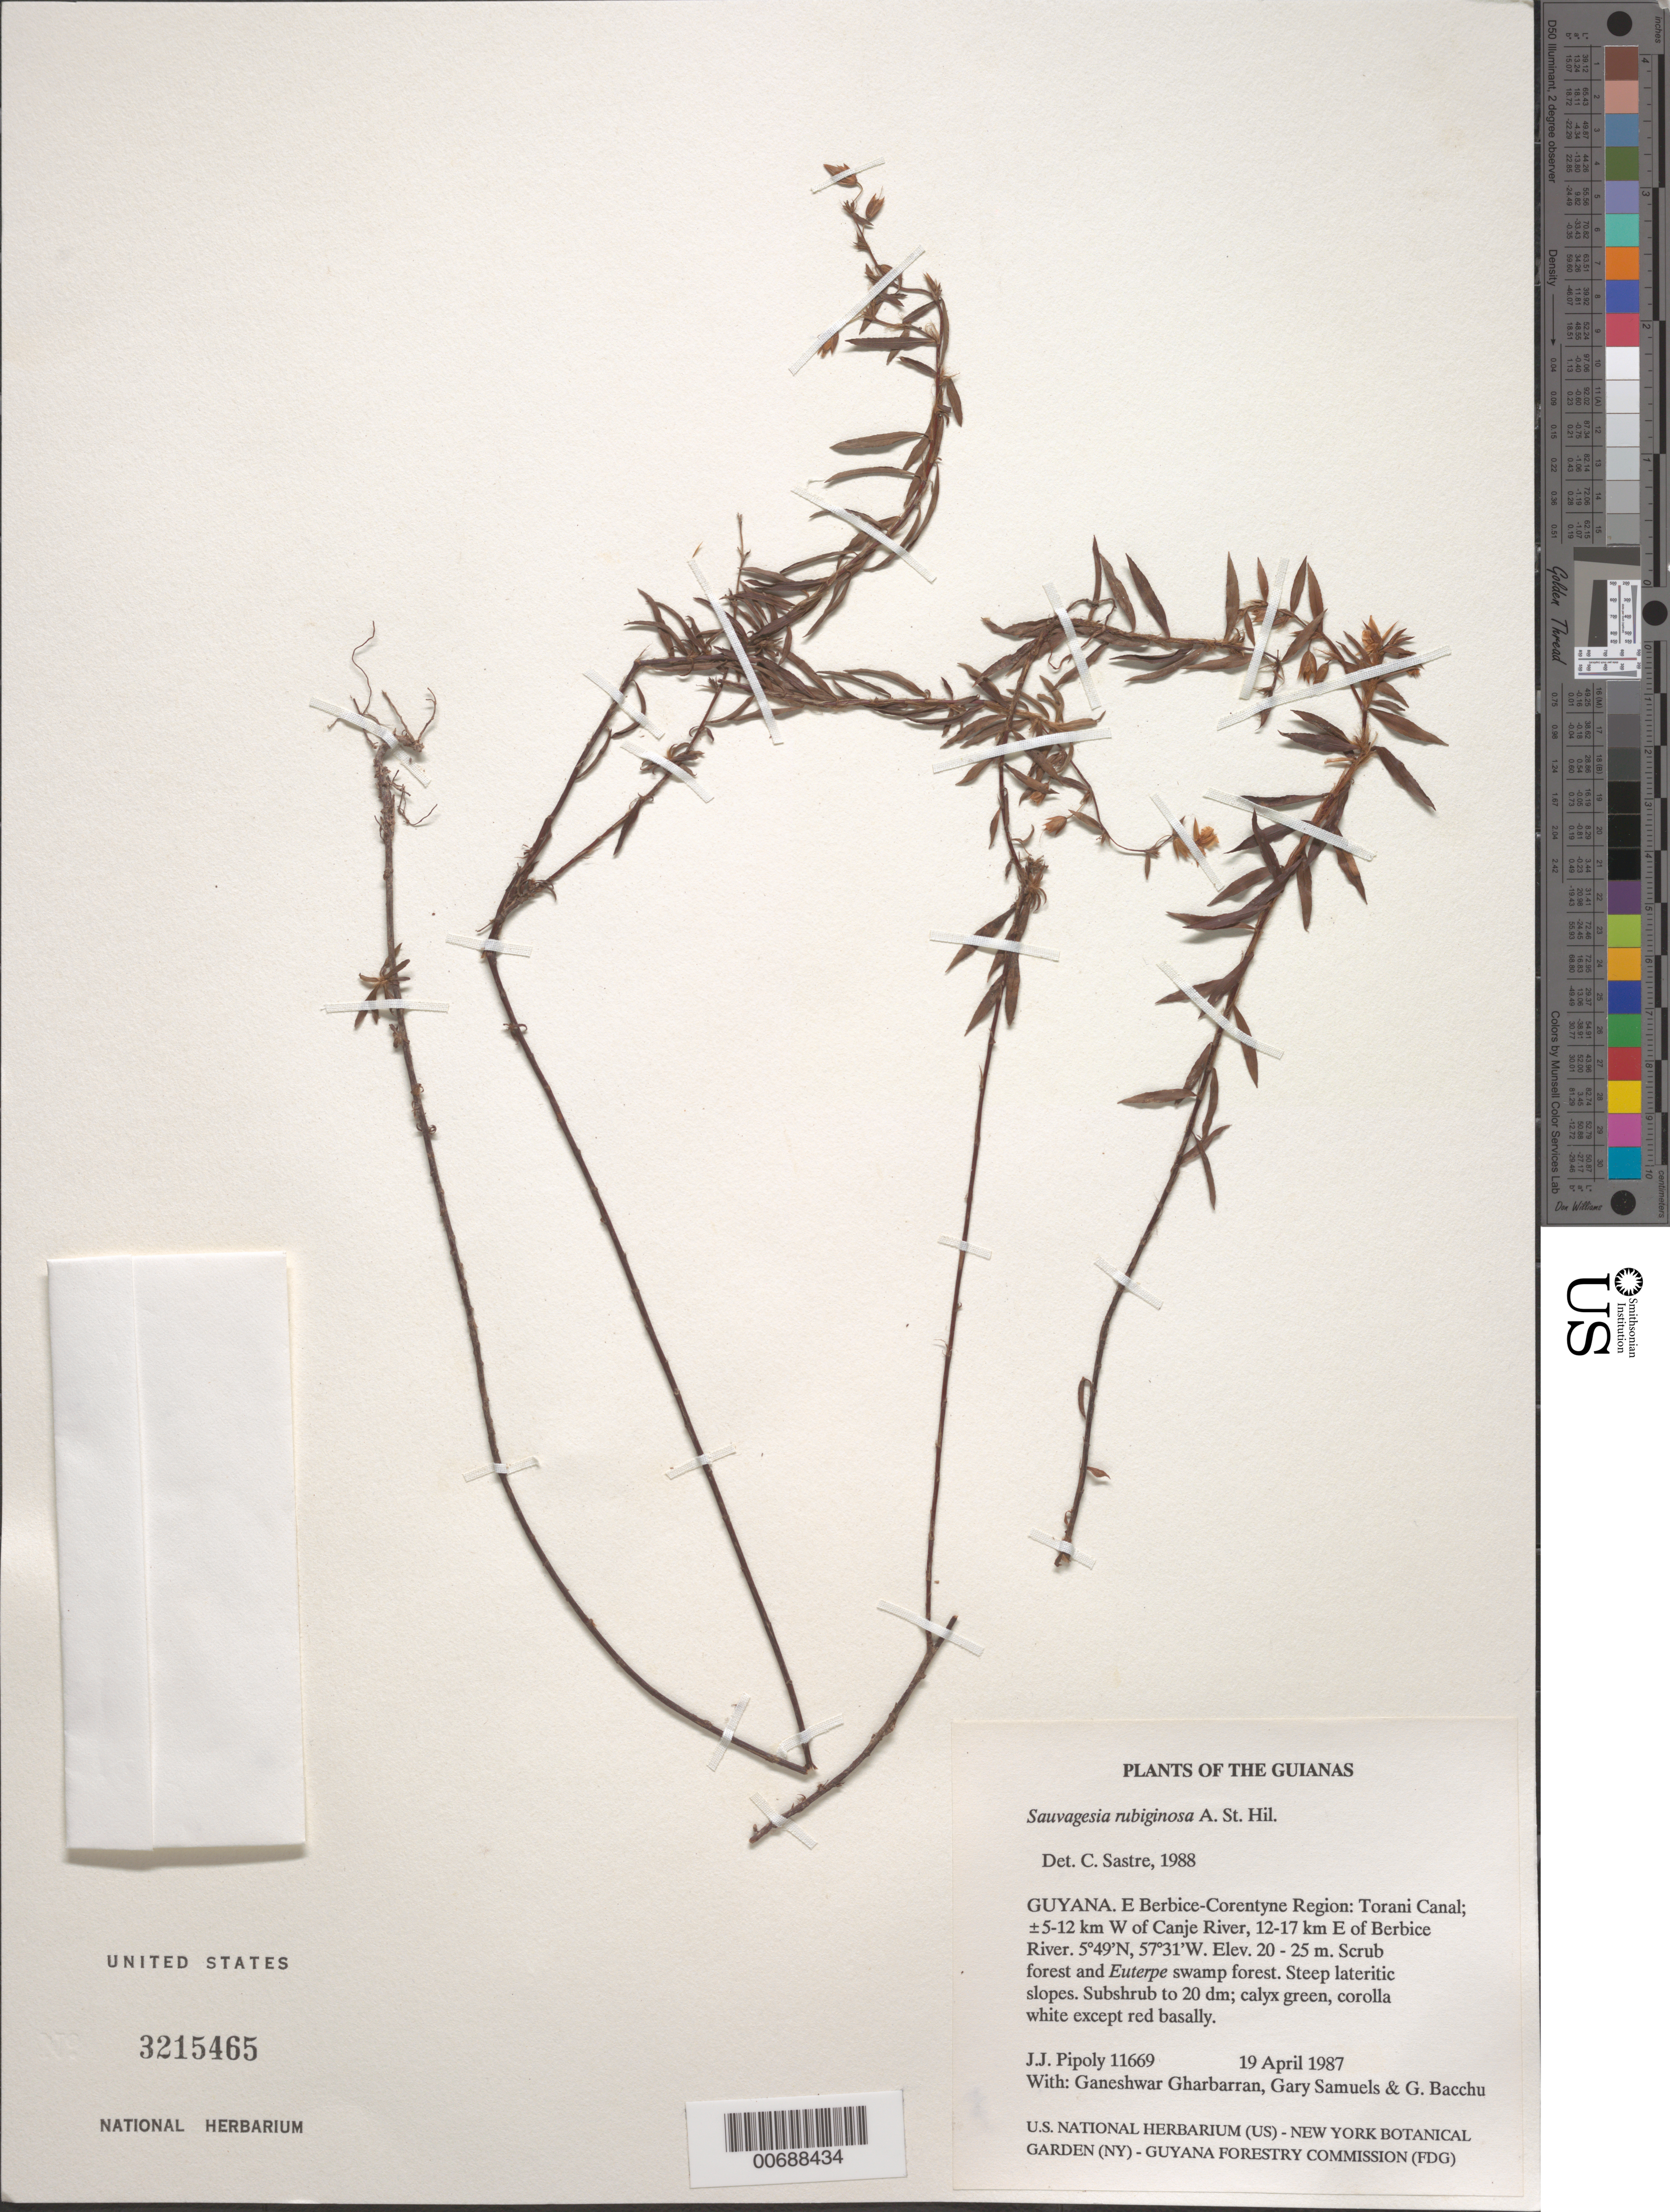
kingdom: Plantae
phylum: Tracheophyta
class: Magnoliopsida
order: Malpighiales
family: Ochnaceae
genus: Sauvagesia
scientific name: Sauvagesia rubiginosa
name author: A. St.-Hil.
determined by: Sastre, C. H. L.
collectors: J. J. Pipoly, G. Gharbarran, G. Samuels & G. Bacchus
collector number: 11669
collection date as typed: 19 April 1987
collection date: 1987-04-19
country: Guyana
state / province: E. Berbice-Corentyne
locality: Torani Canal; ±5-12 km W of Canje River, 12-17 km E of Berbice River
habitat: Scrub forest and Euterpe Swamp forestSteep lateritic slopes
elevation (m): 20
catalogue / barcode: US 3215465